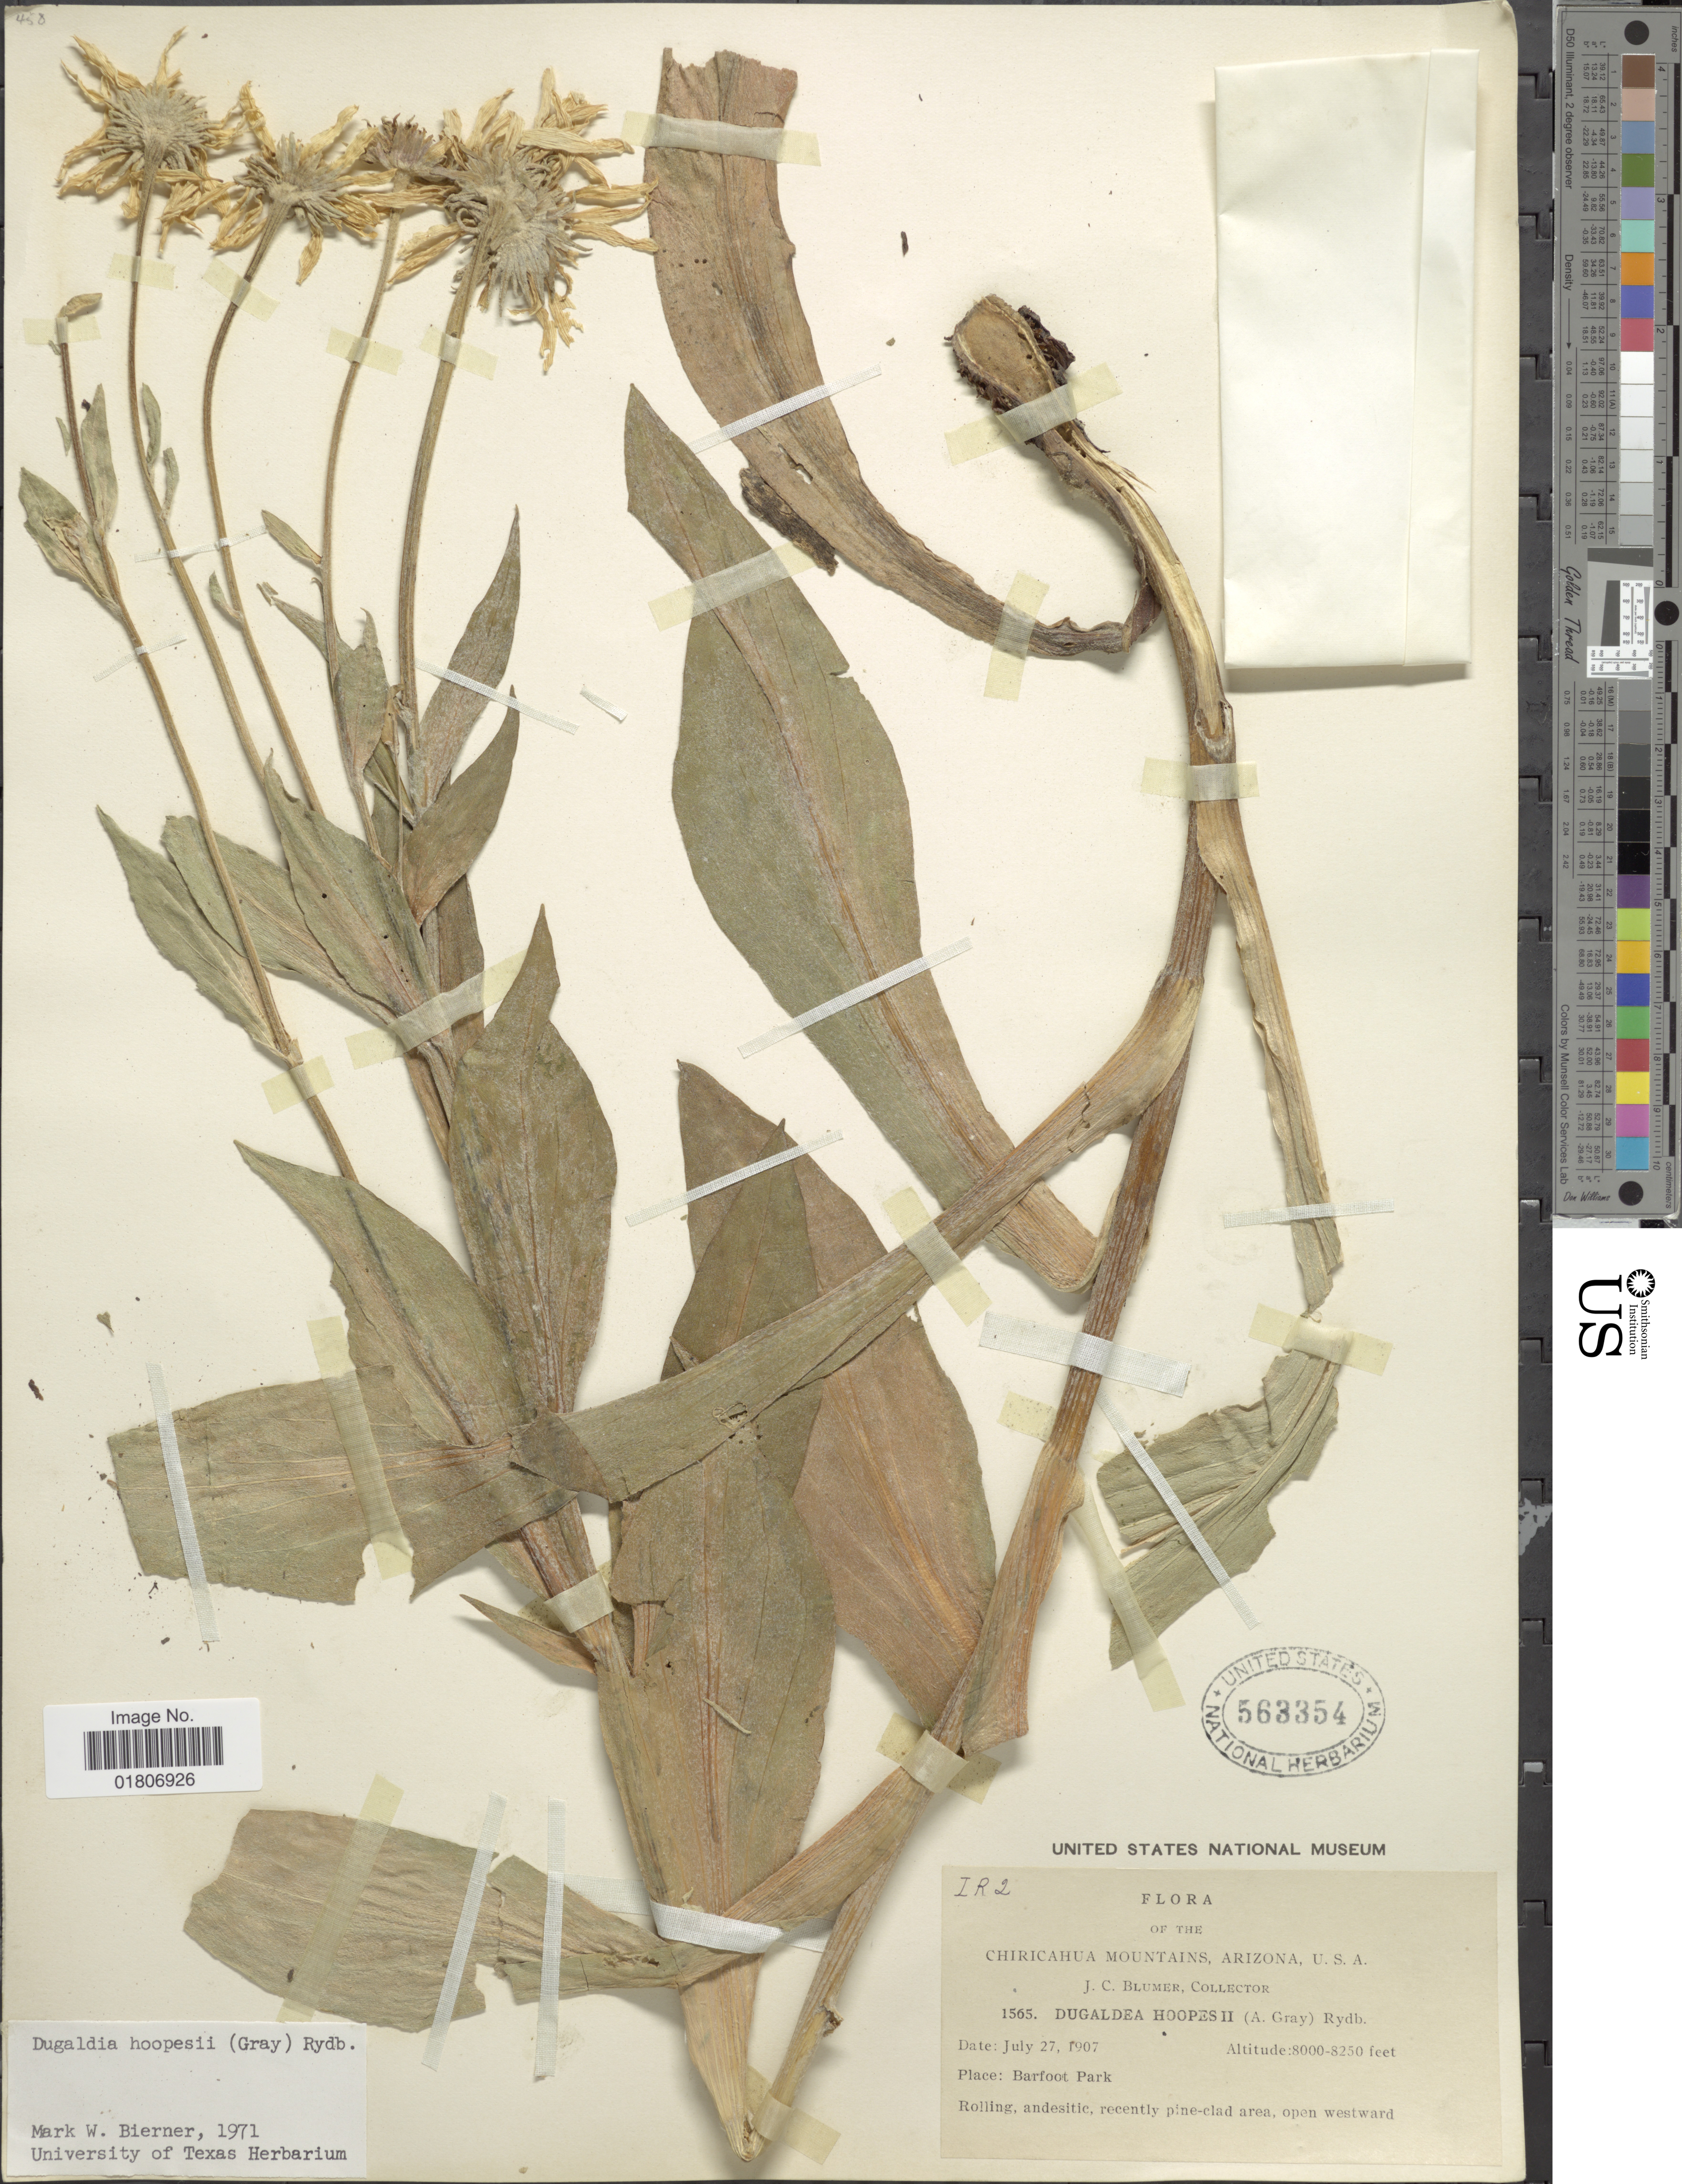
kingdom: Plantae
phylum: Tracheophyta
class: Magnoliopsida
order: Asterales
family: Asteraceae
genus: Dugaldia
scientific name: Dugaldia hoopesii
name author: (A. Gray) Rydb.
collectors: J. C. Blumer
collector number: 1565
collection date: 1907-07-27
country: United States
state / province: Arizona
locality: Chiricahua Mountains. Barfoot Park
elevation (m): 2438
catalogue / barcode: US 563354